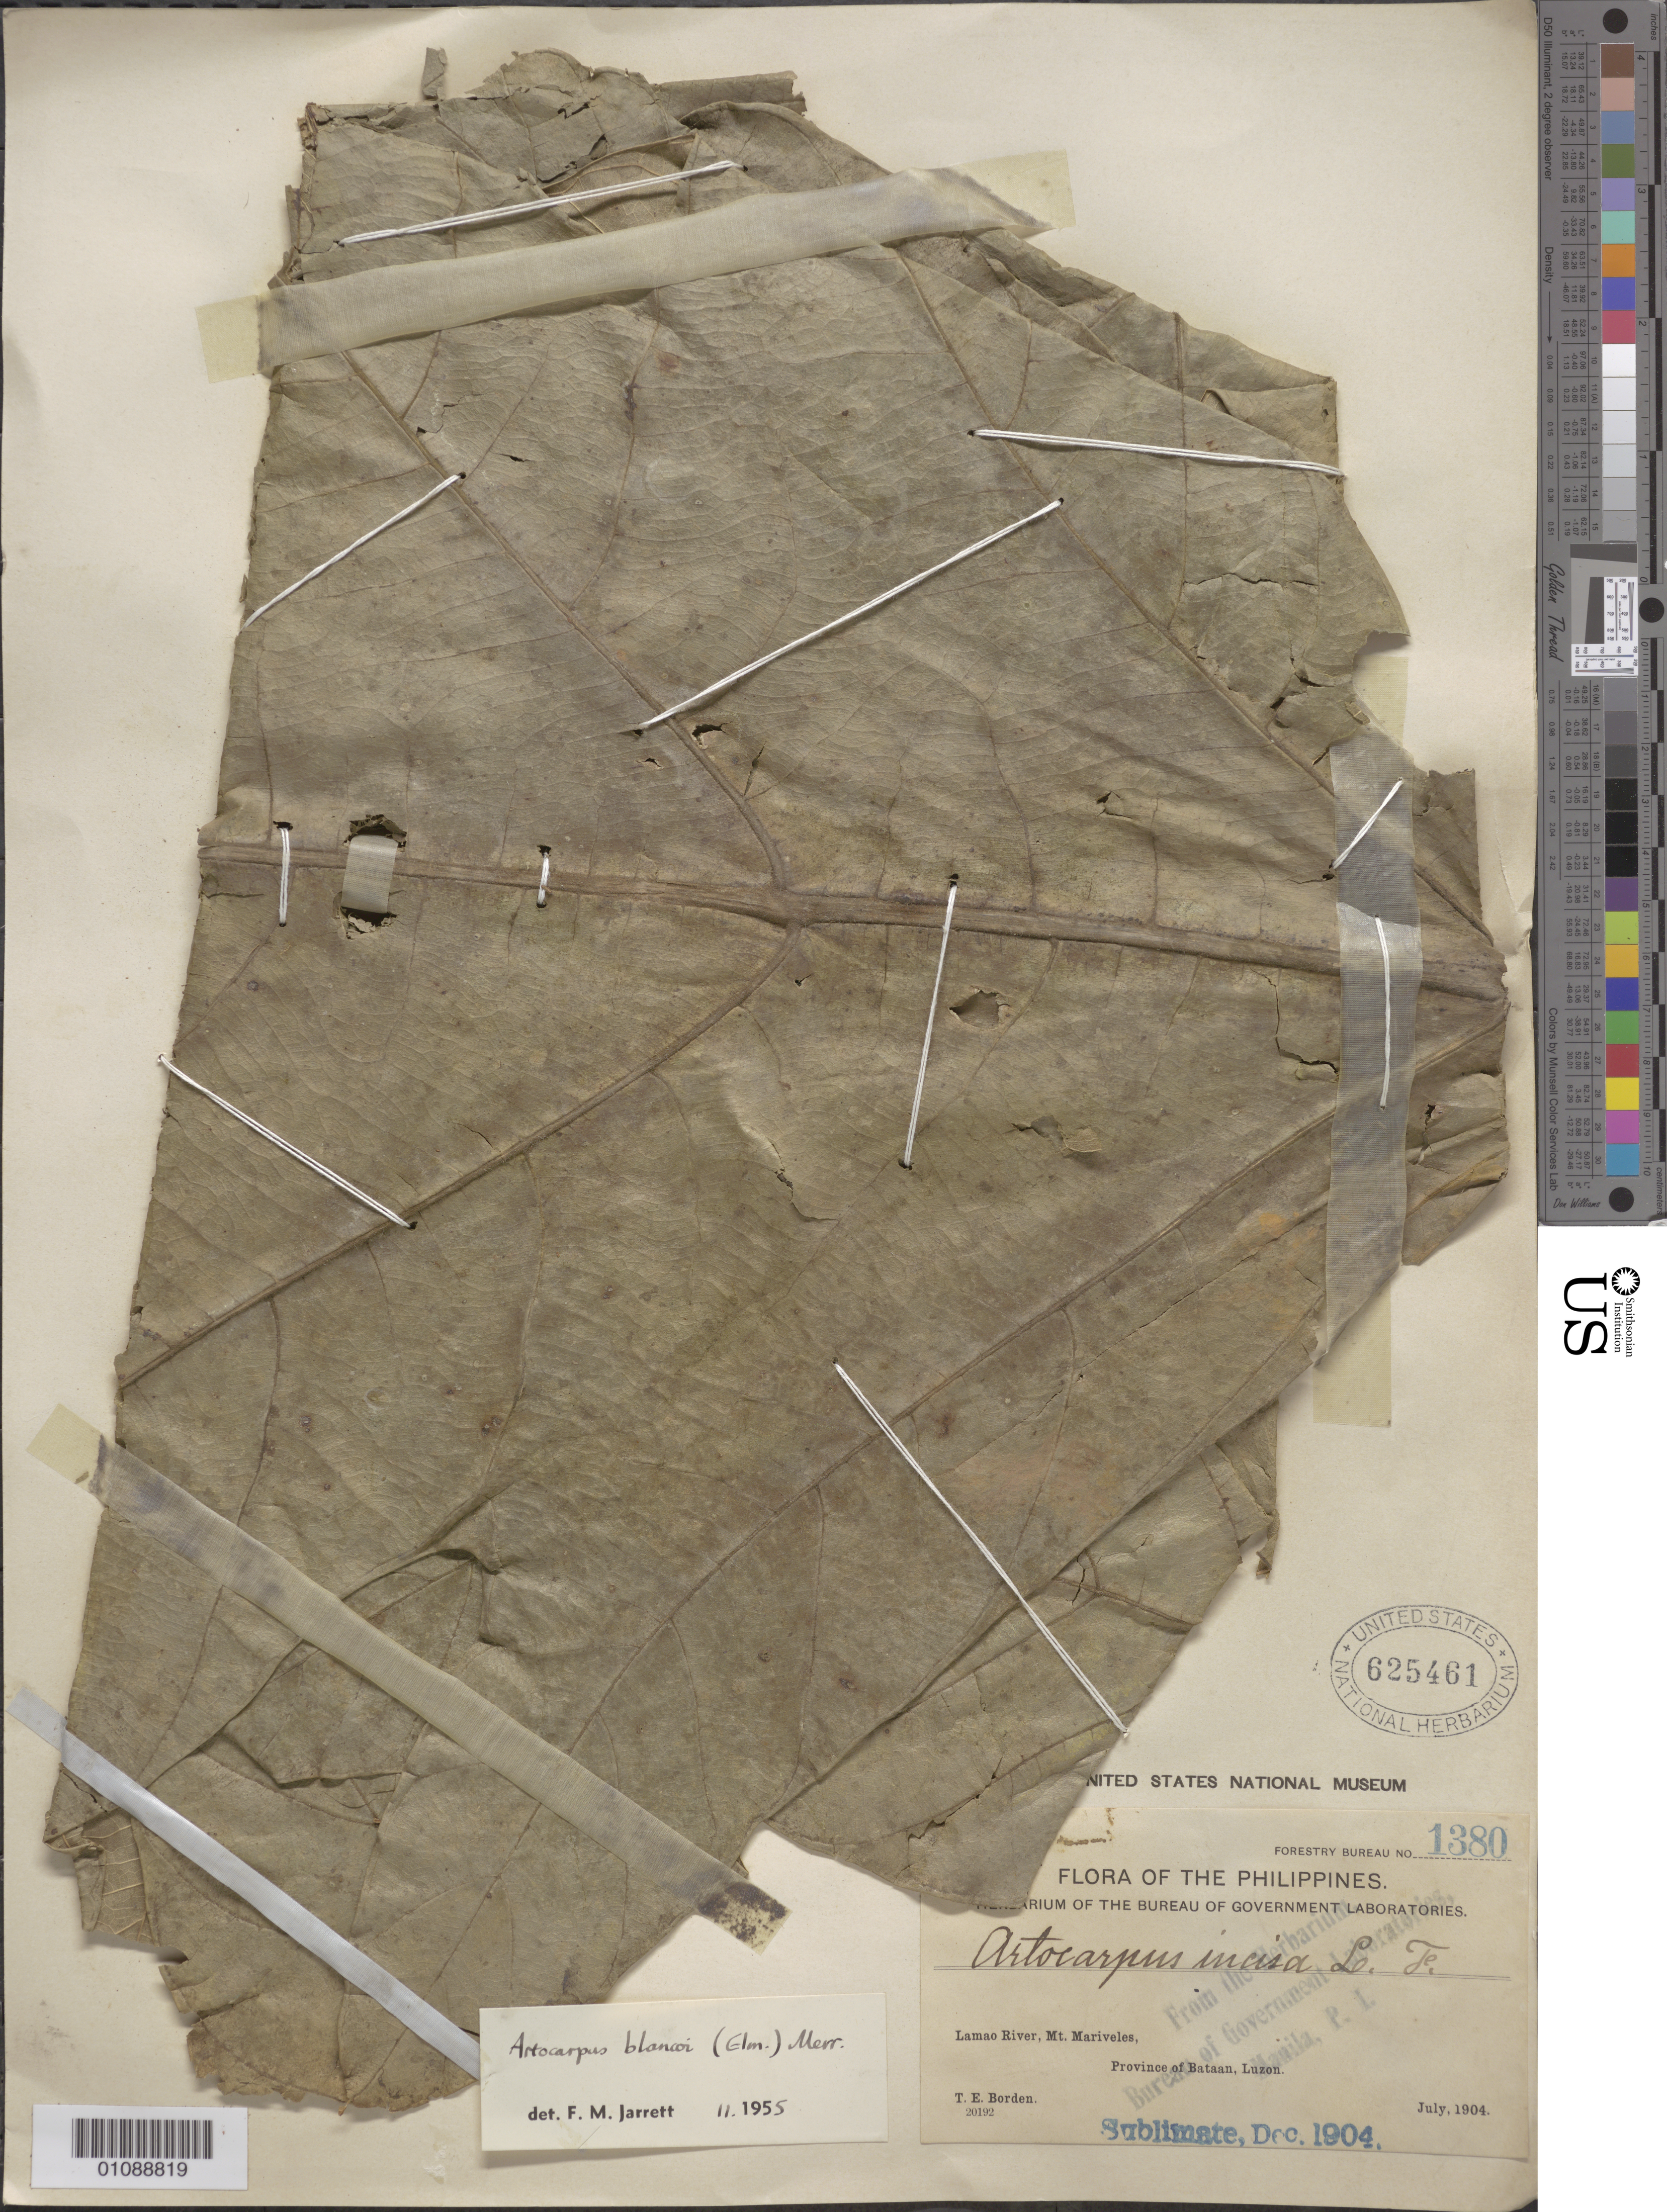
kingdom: Plantae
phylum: Tracheophyta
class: Magnoliopsida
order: Rosales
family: Moraceae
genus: Artocarpus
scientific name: Artocarpus blancoi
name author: (Elmer) Merr.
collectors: T. E. Borden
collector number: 1380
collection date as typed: Jul 1904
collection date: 1904-07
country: Philippines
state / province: Central Luzon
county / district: Bataan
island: Luzon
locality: Lamao River, Mt. Mariveles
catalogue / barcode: US 625461